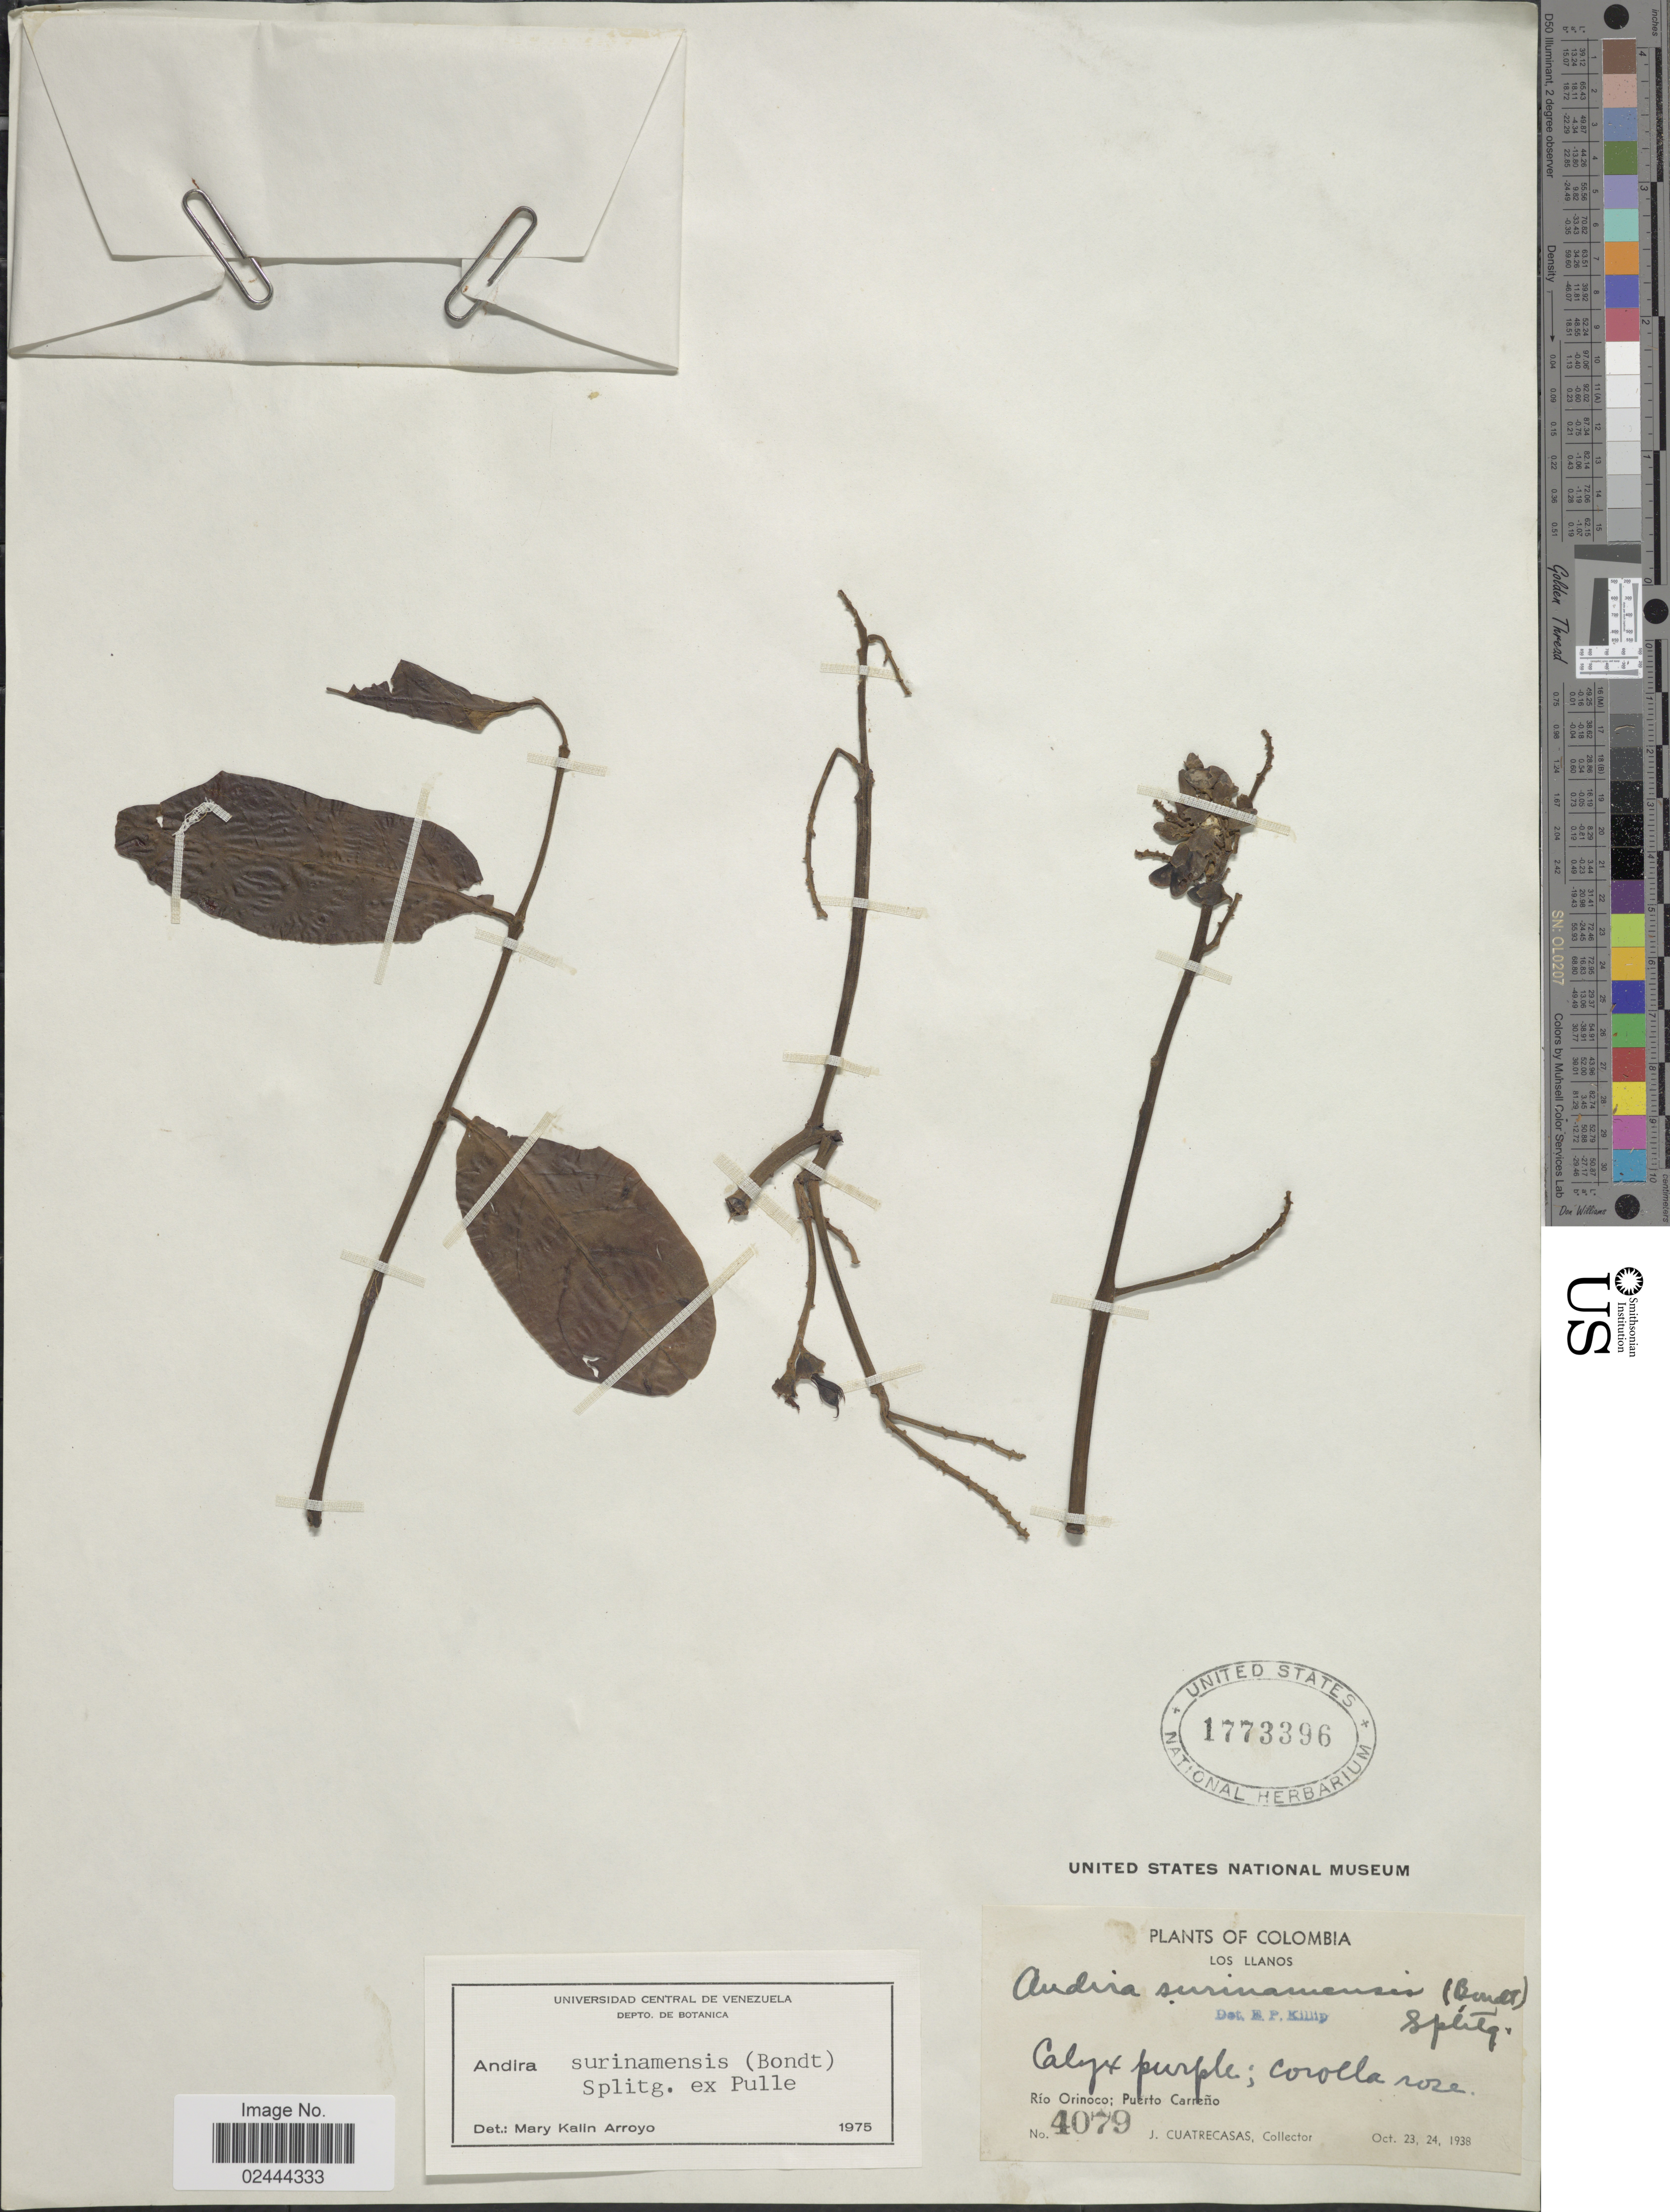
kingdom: Plantae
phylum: Tracheophyta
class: Magnoliopsida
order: Fabales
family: Fabaceae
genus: Andira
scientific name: Andira surinamensis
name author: (Bondt) Splitg. ex Amshoff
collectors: J. Cuatrecasas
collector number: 4079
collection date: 1938-10-23/1938-10-24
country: Colombia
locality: Los Llanos, Rio Orinoco, Puerto Carreno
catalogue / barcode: US 1773396